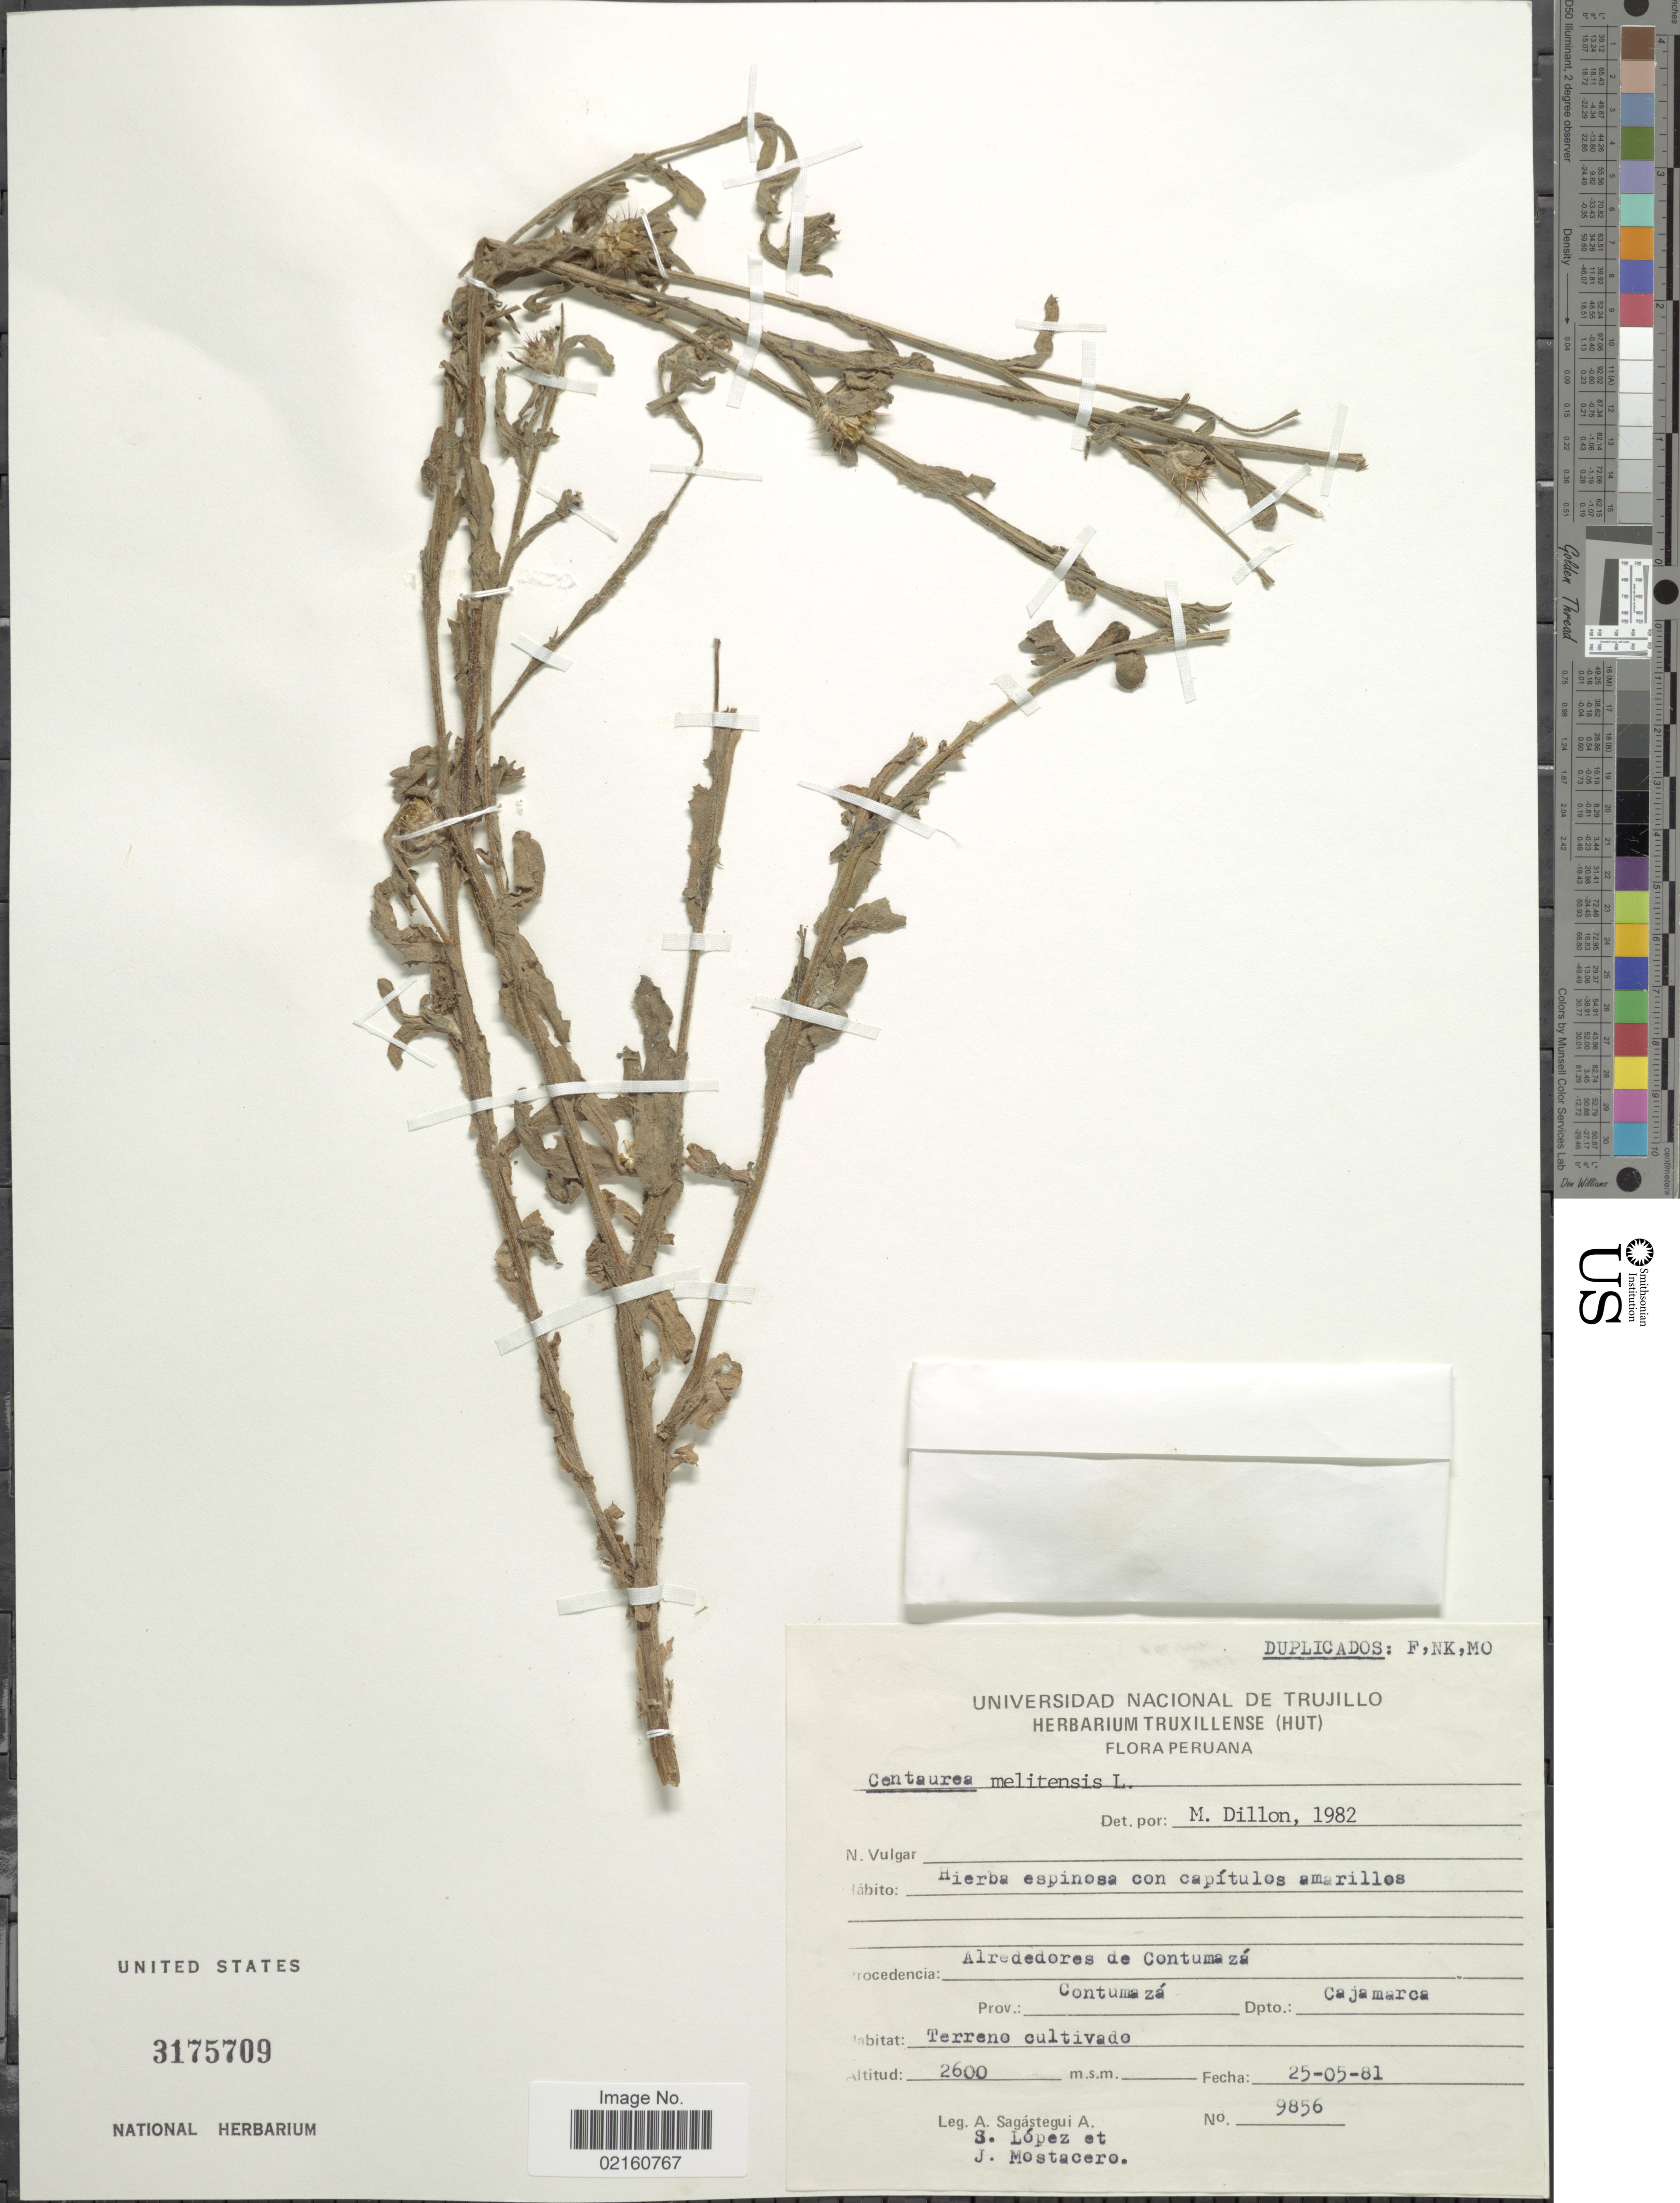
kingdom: Plantae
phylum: Tracheophyta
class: Magnoliopsida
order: Asterales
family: Asteraceae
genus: Centaurea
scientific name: Centaurea melitensis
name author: L.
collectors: A. Sagástegui A., S. Lopez & J. Mostacero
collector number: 9856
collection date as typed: Transcribed d/m/y: 25/5/81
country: Peru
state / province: Cajamarca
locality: Alrededores de Contumaza, Prov. Contumaza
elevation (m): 2600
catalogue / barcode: US 3175709